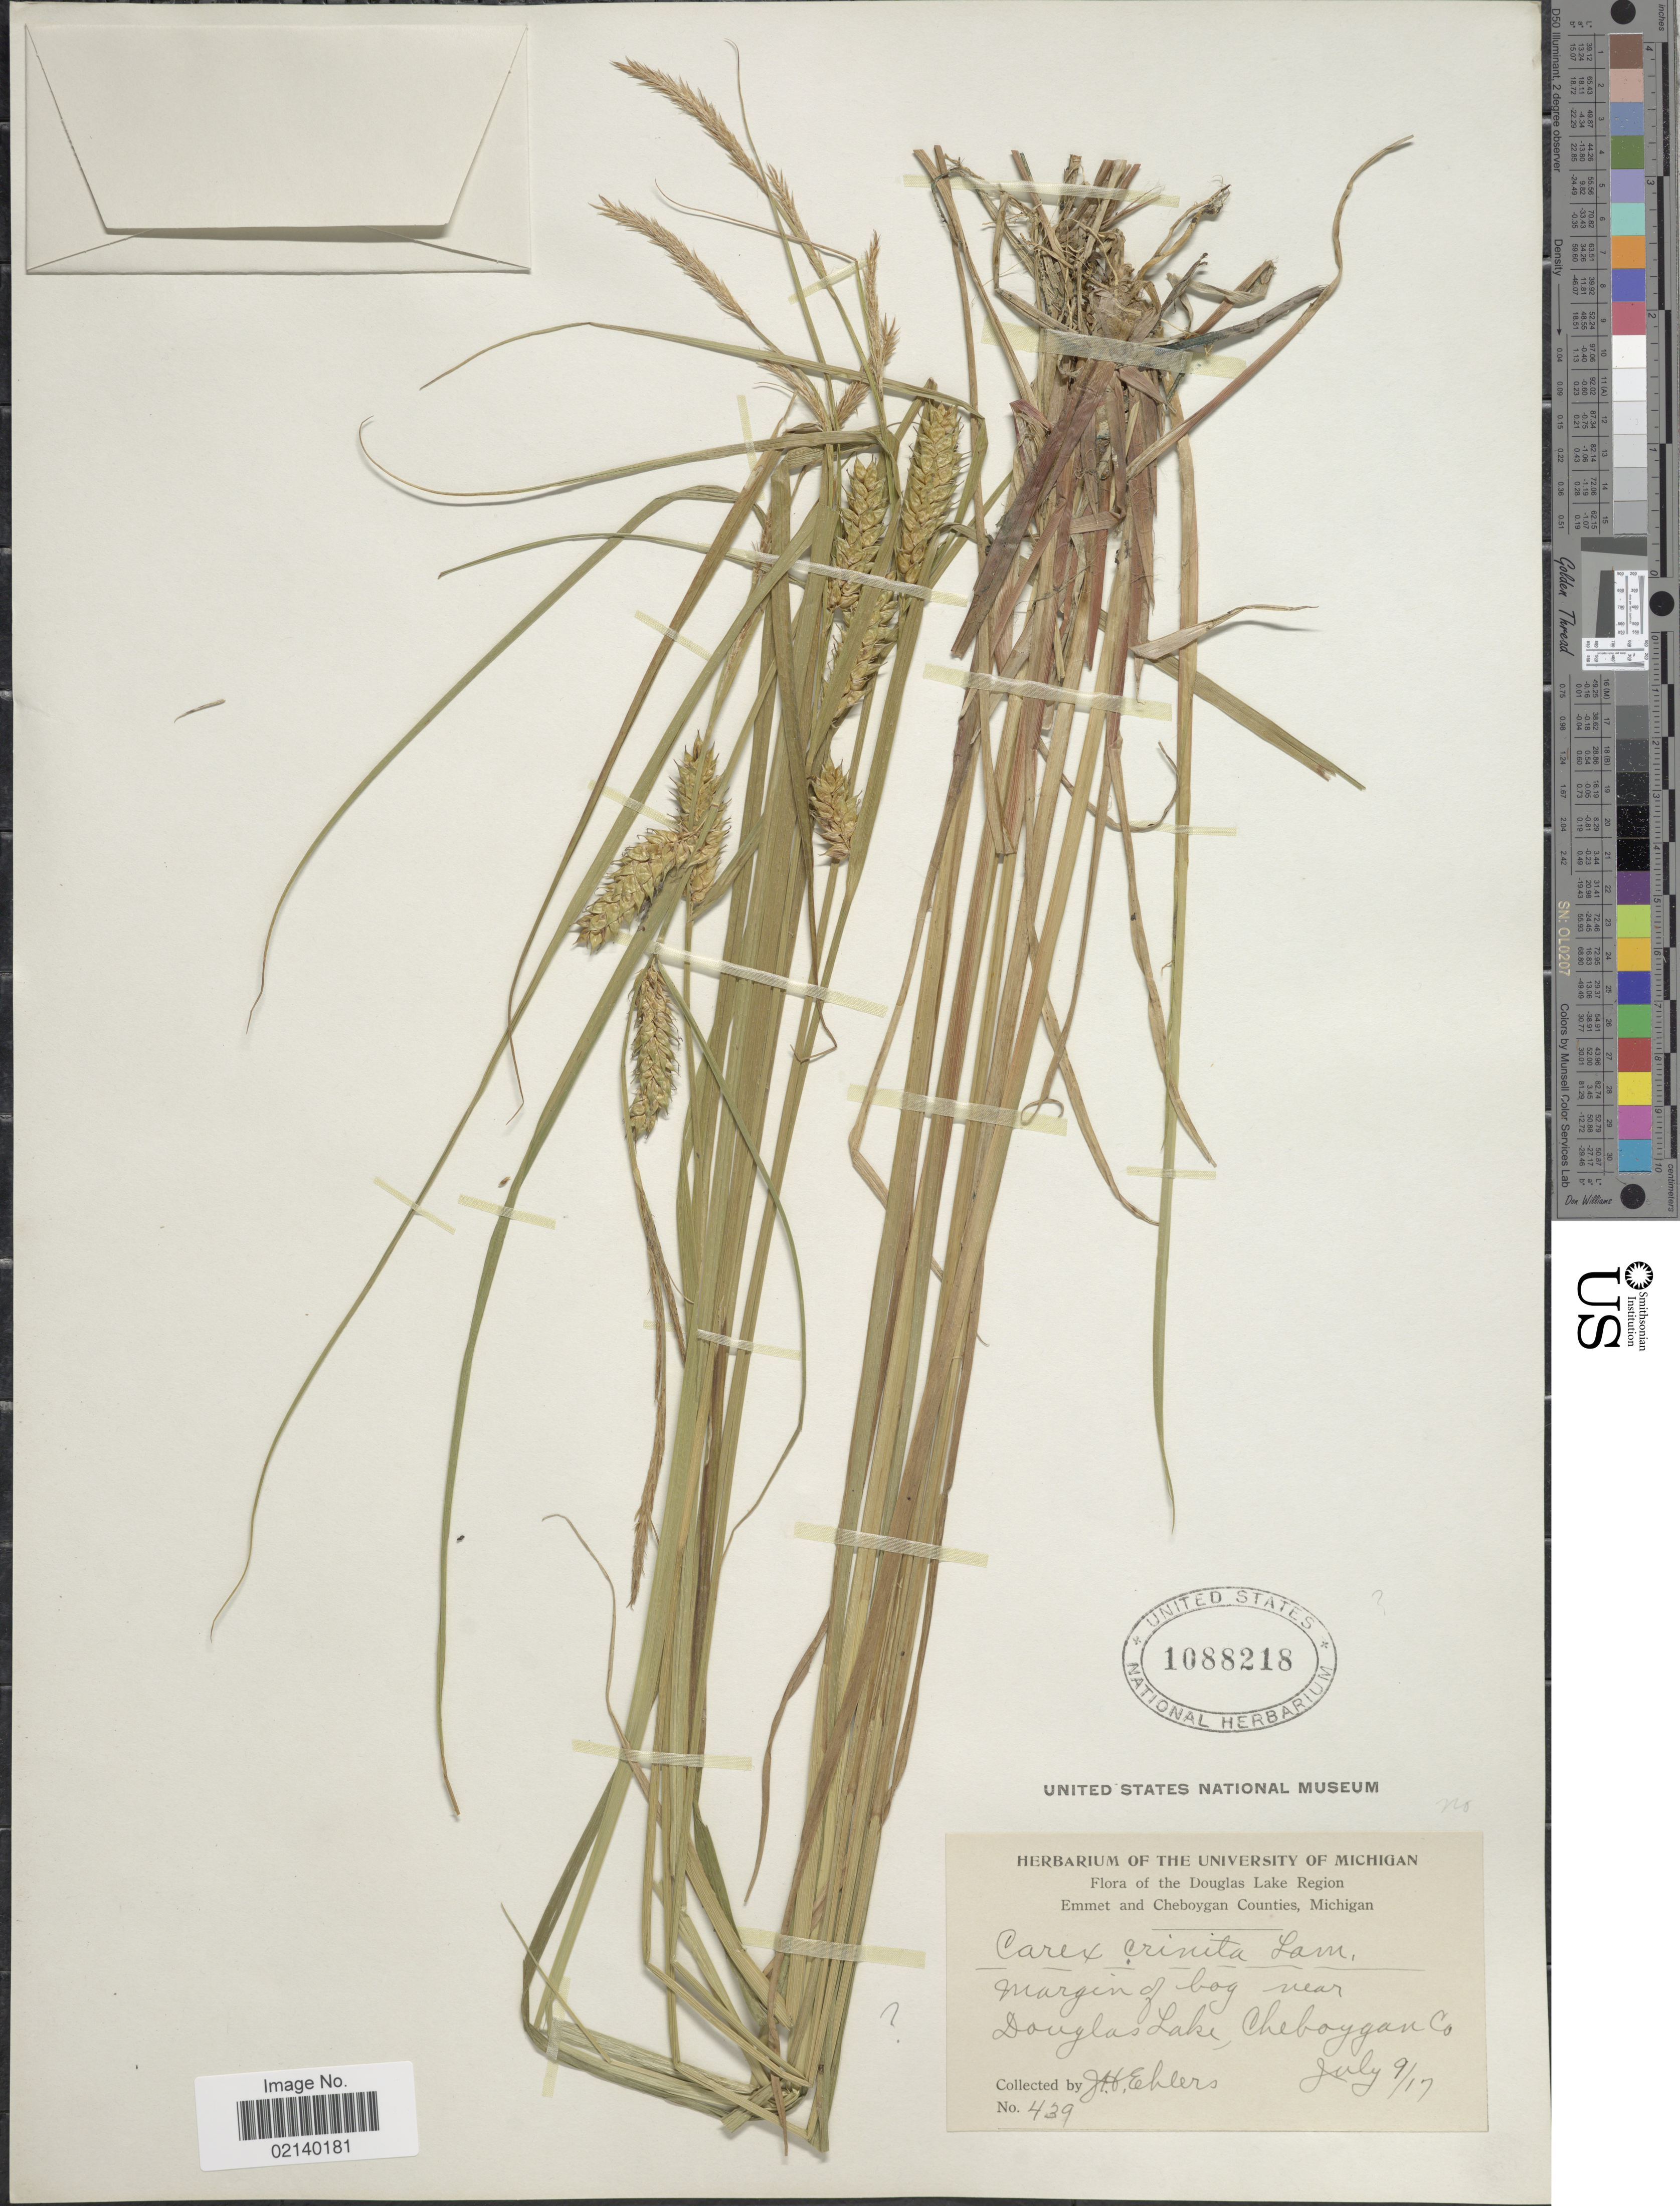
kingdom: Plantae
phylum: Tracheophyta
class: Liliopsida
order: Poales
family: Cyperaceae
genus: Carex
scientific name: Carex vesicaria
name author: L.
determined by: Hermann, F. J.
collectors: J. H. Ehlers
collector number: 439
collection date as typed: Transcribed d/m/y: 9/7/17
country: United States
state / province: Michigan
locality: Douglas Lake Region. Emmet and Cheboygan Counties. Margin of bog near Douglas Lake, Cheboygan Co.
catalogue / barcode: US 1088218